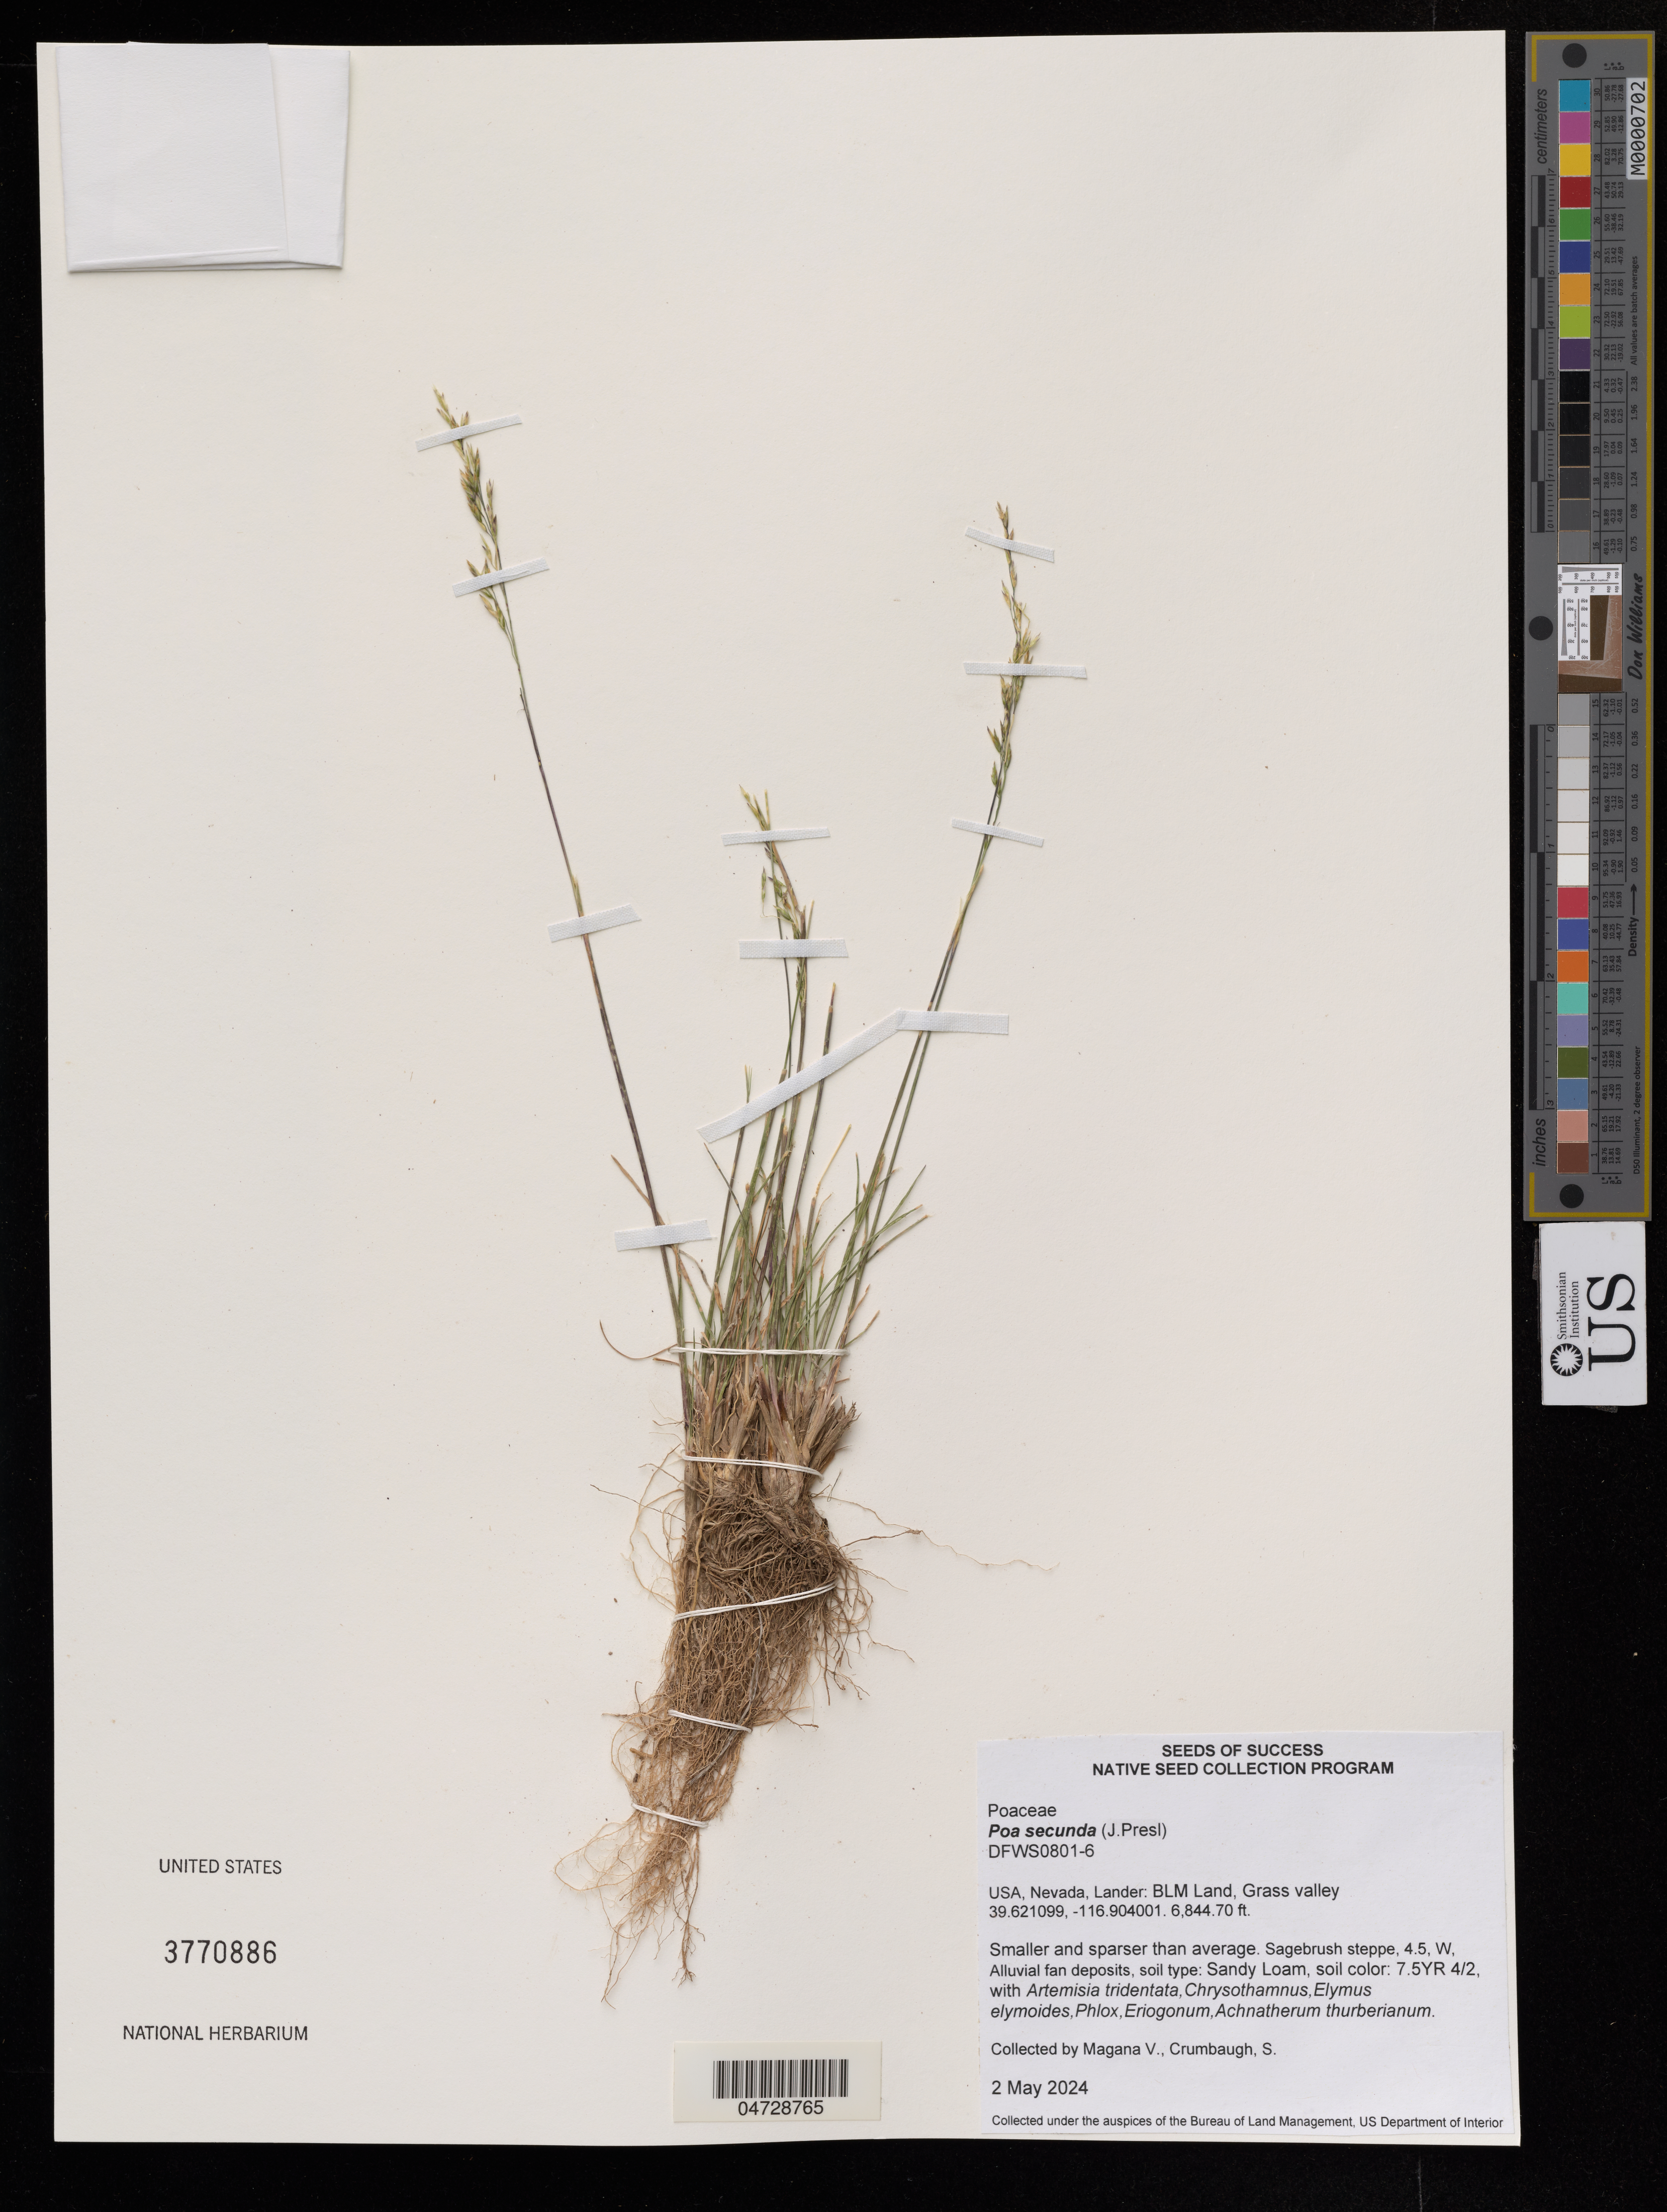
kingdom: Plantae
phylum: Tracheophyta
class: Liliopsida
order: Poales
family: Poaceae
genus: Poa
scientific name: Poa secunda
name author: J. Presl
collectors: V. Magana & S. Crumbaug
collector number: DFWS0801-6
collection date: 2024-05-02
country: United States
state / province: Nevada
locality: Lander: BLM Land, Grass Valley.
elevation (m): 2086.26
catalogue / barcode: US 3770886